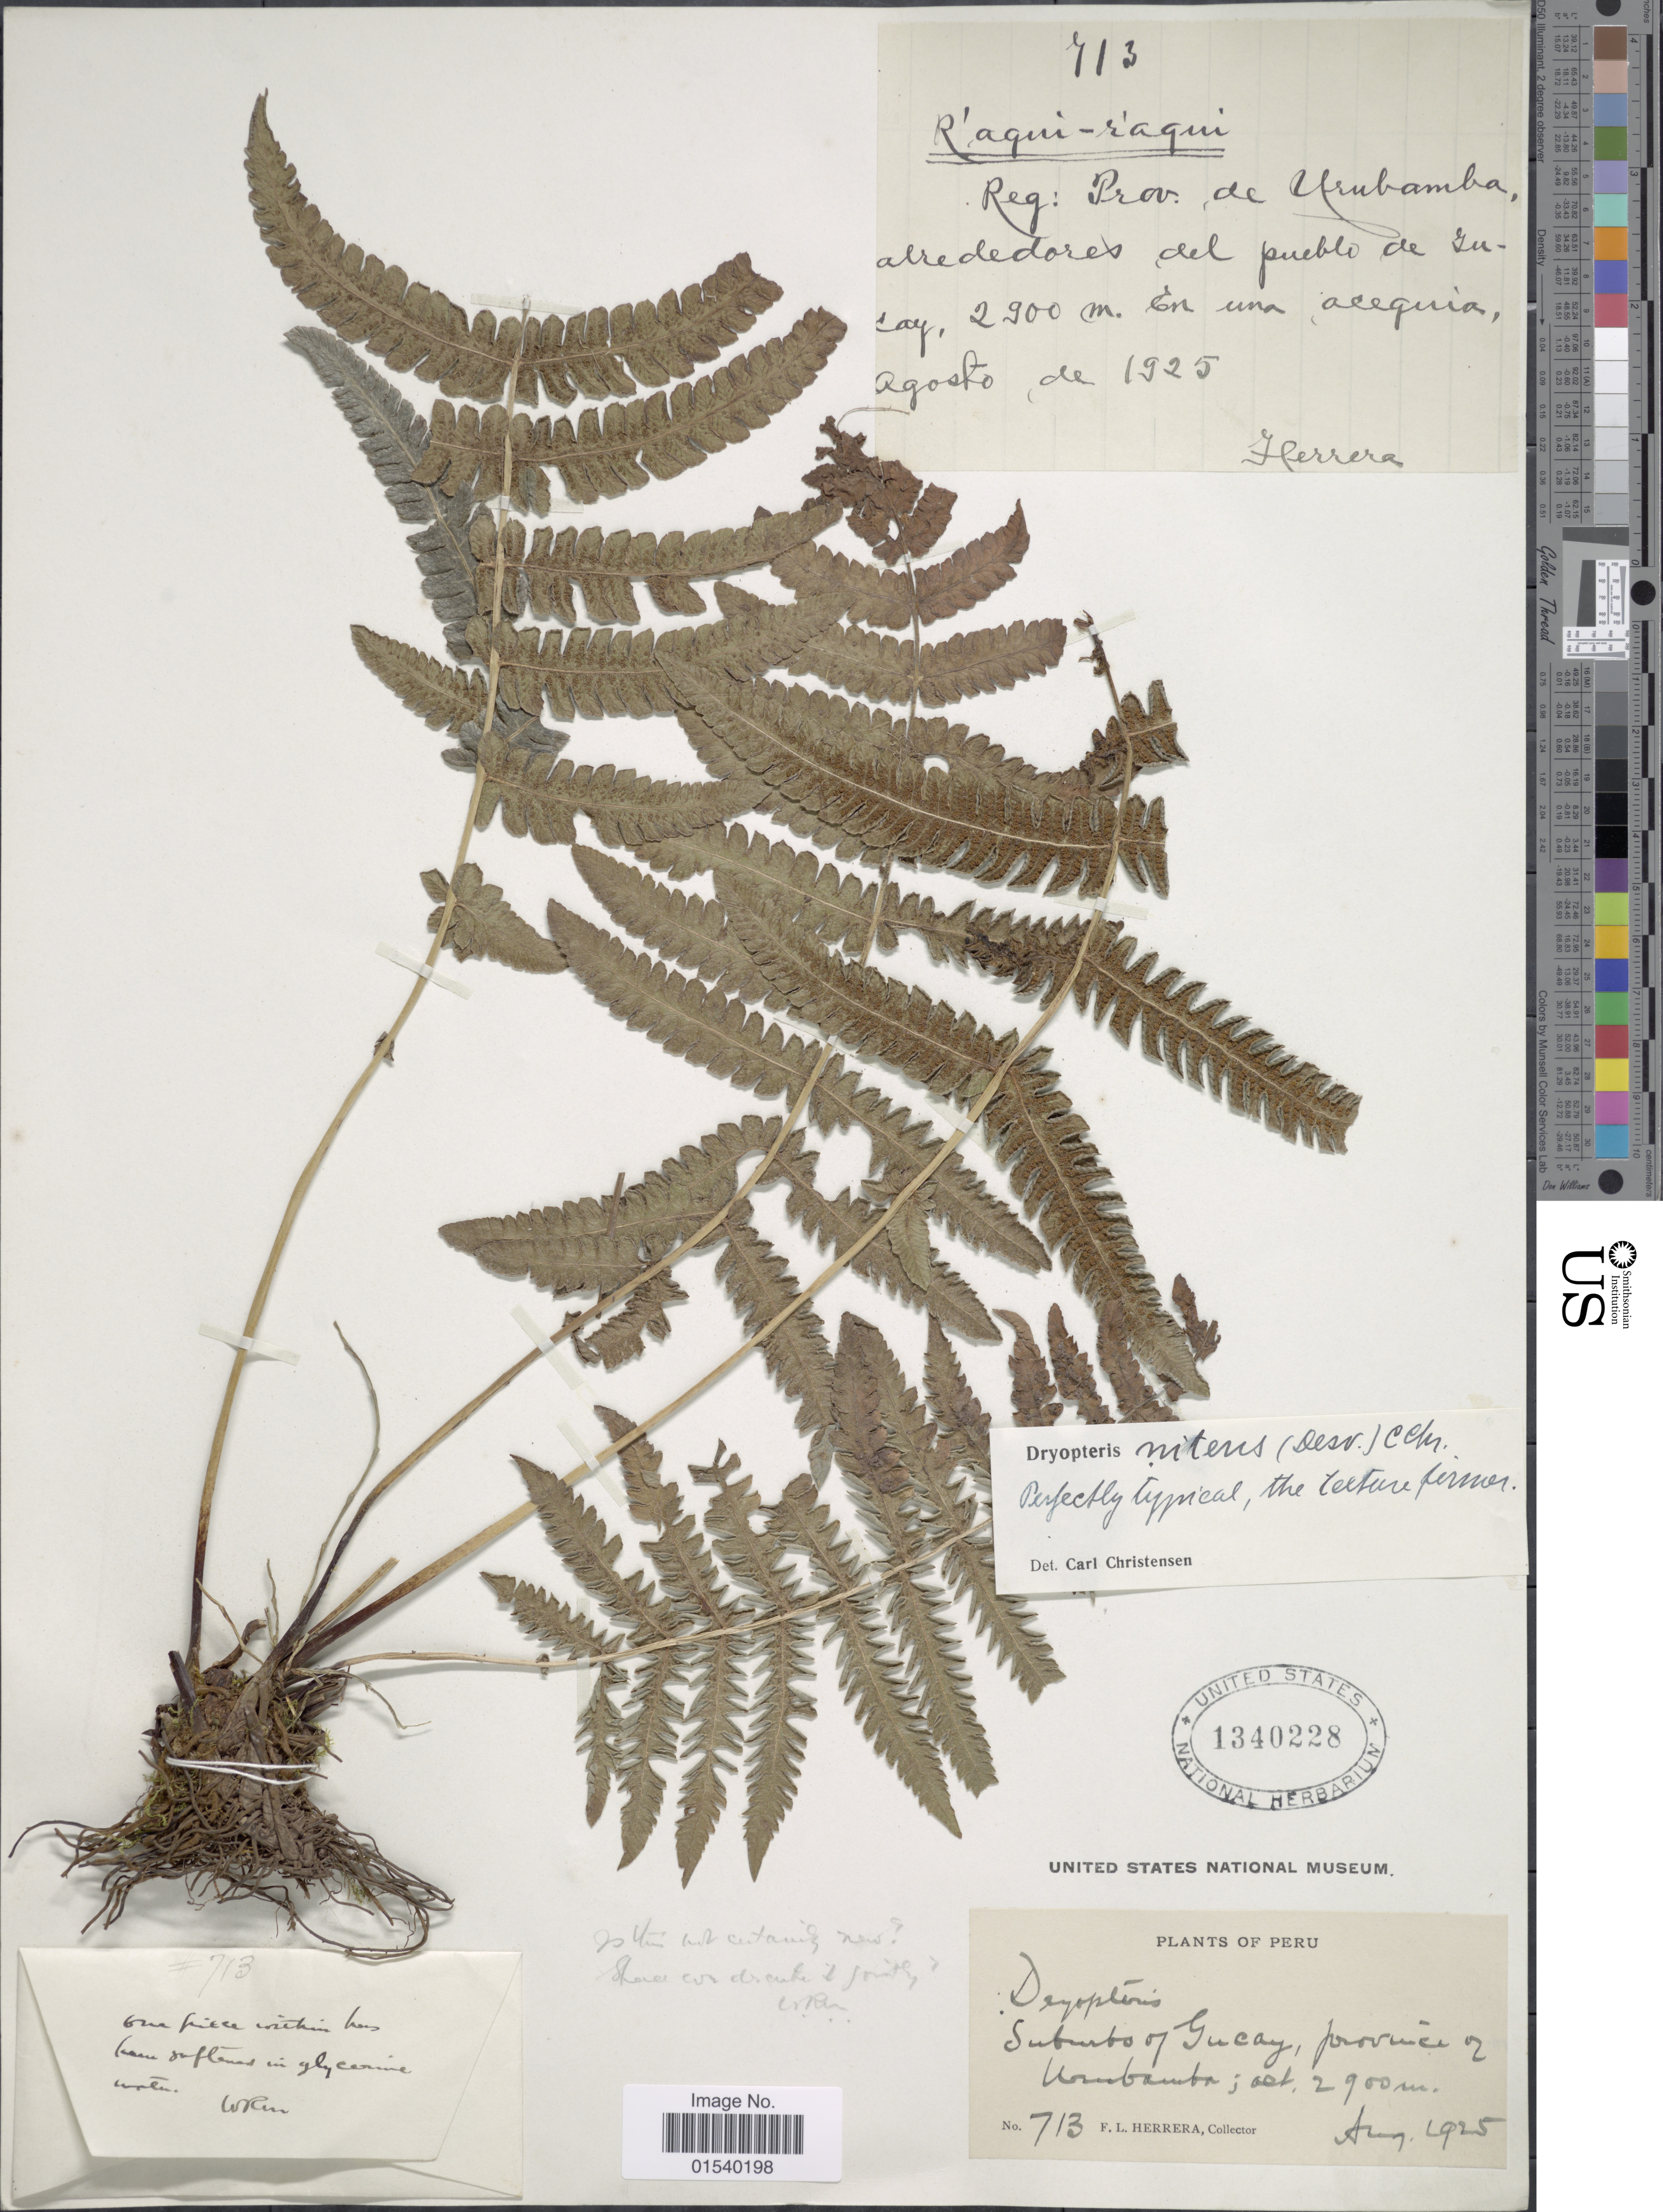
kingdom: Plantae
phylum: Tracheophyta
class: Polypodiopsida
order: Polypodiales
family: Thelypteridaceae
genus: Amauropelta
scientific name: Amauropelta nitens (Desv.) comb. nov., ined 2015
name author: (Desv.)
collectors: F. L. Herrera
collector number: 713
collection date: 1925-08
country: Peru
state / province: Cusco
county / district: Urubamba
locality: Suburbs of Yucay, Alrededores del pueblo de Yucay.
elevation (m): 2900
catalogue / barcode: US 1340228